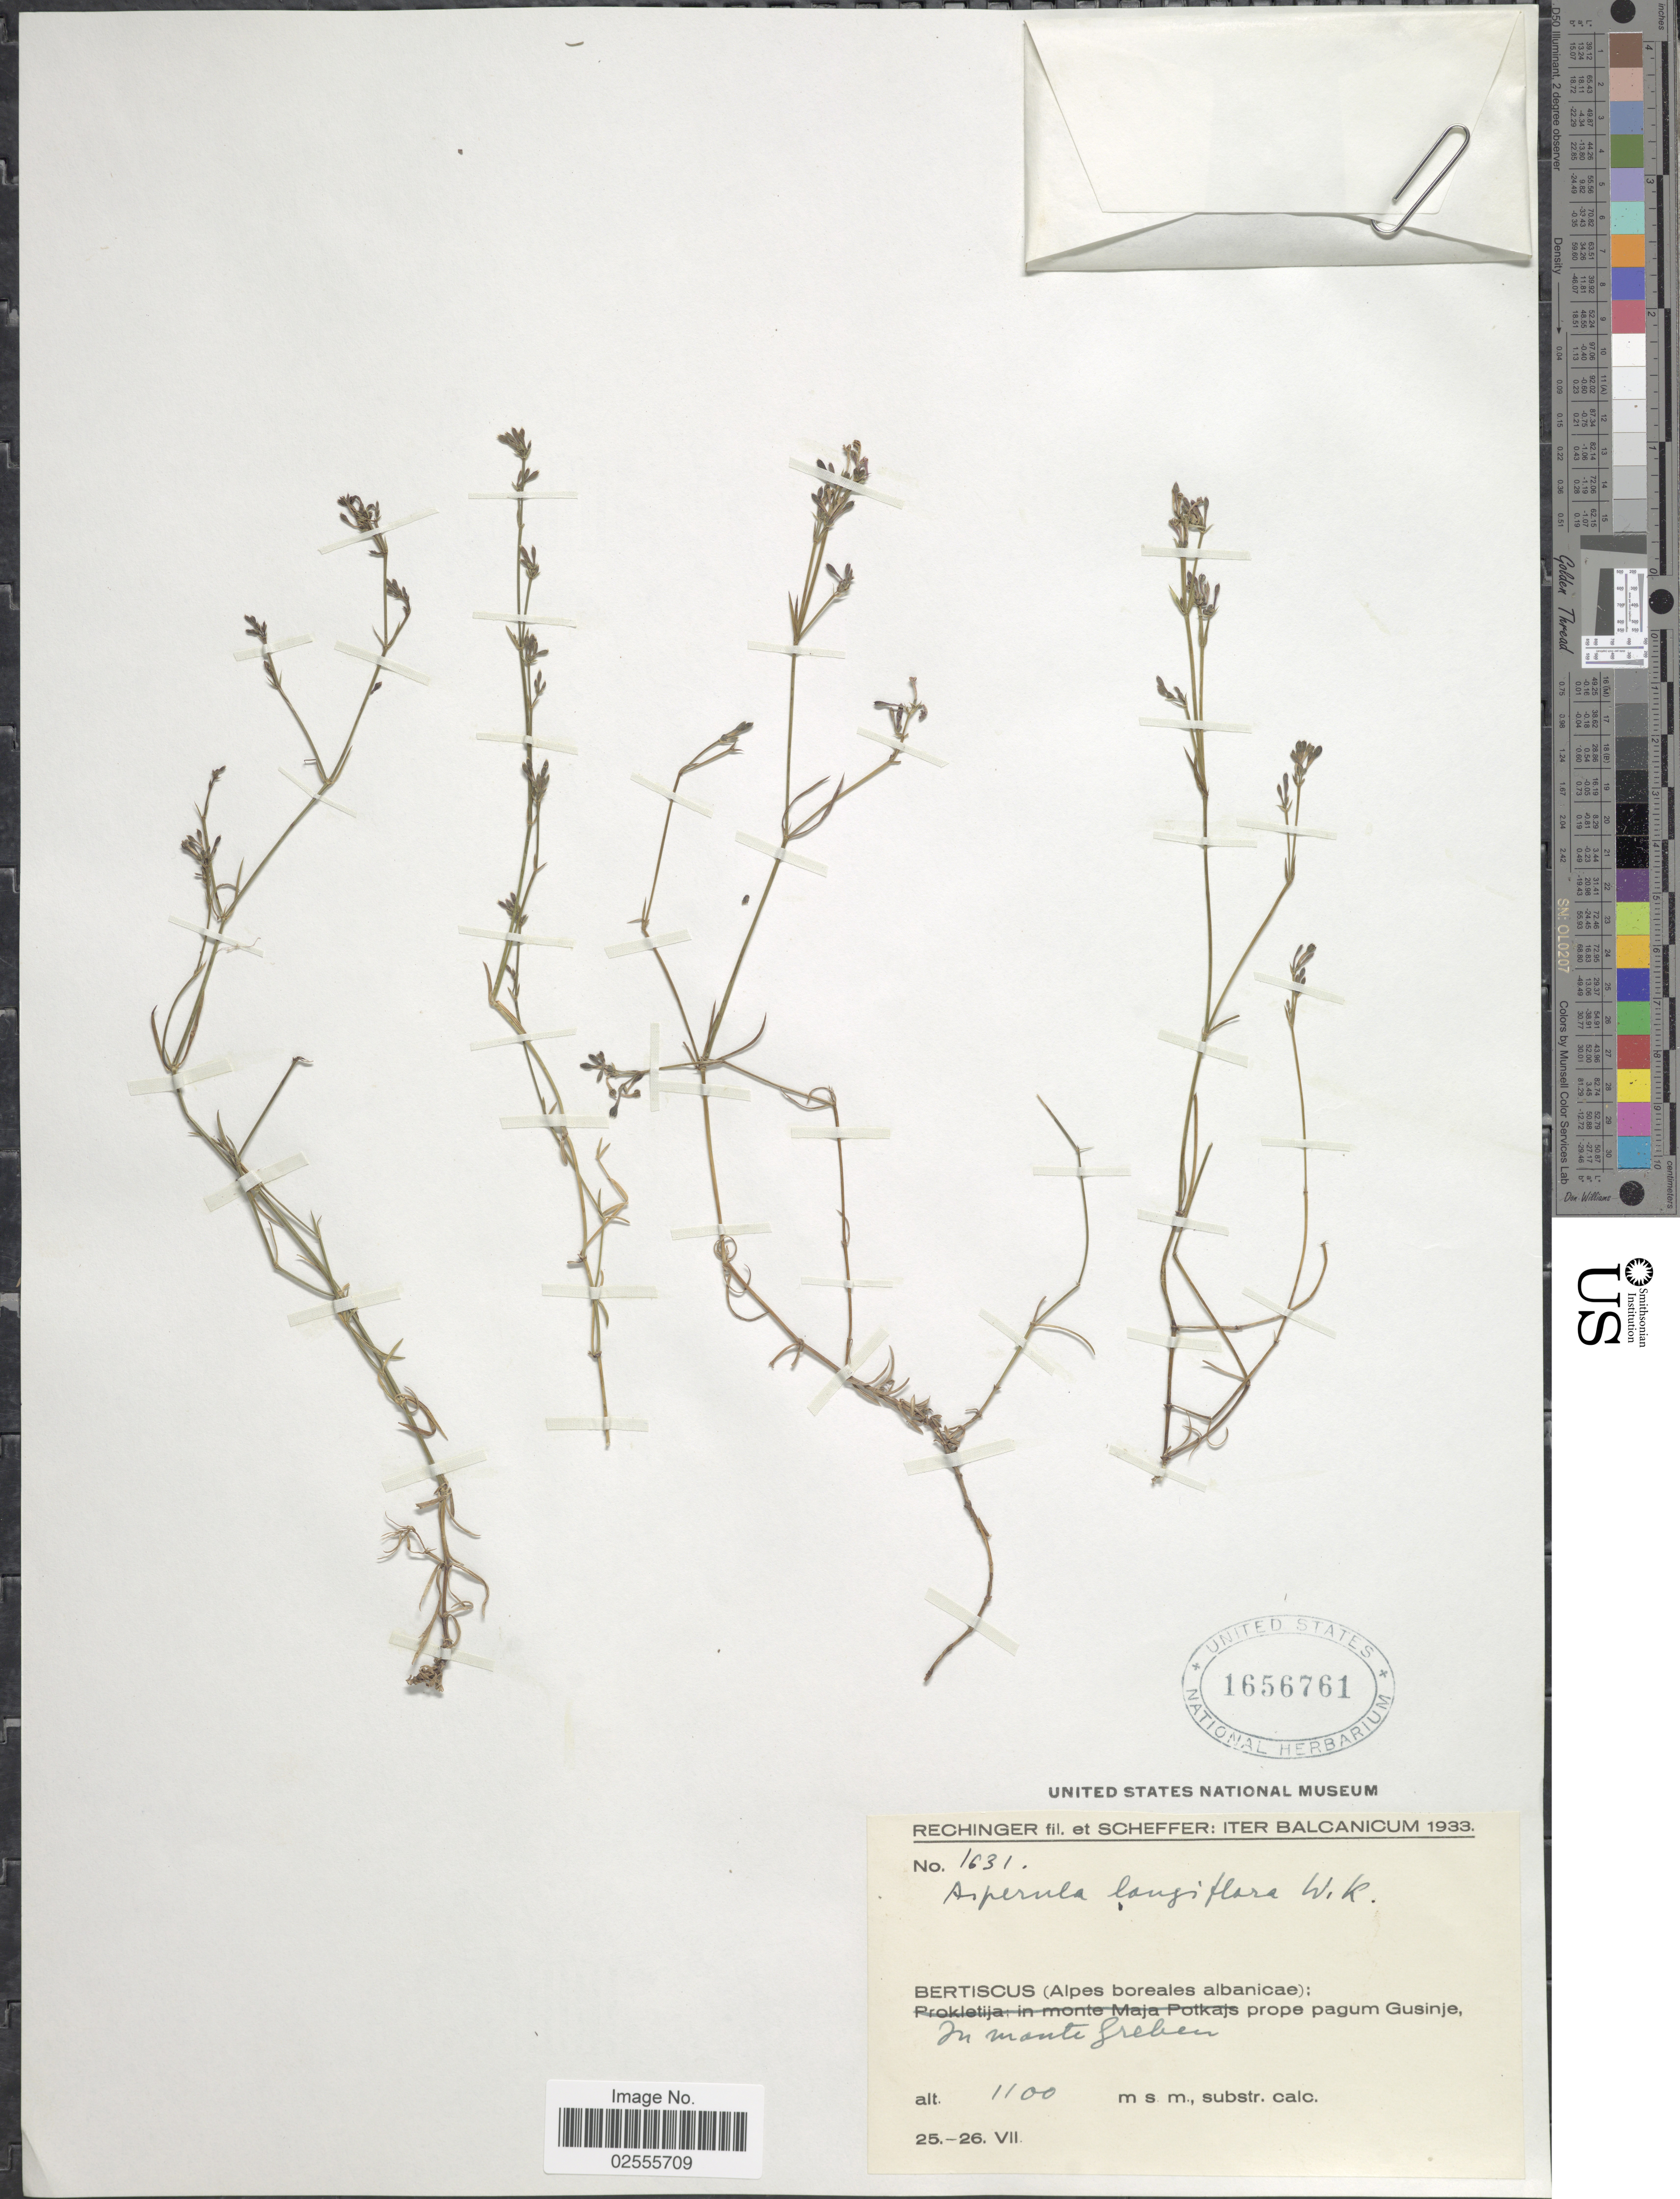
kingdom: Plantae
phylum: Tracheophyta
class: Magnoliopsida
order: Gentianales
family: Rubiaceae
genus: Asperula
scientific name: Asperula longiflora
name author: Waldst. & Kit.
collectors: -- Rechinger & Scheffer, --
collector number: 1631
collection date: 1933-07-25/1933-07-26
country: Turkey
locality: Iter Balcanicum, Bertiscus (Alpes boreales albanicae): prope pagum Gusinj, in monte Greben [interpreted].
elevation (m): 1100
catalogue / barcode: US 1656761